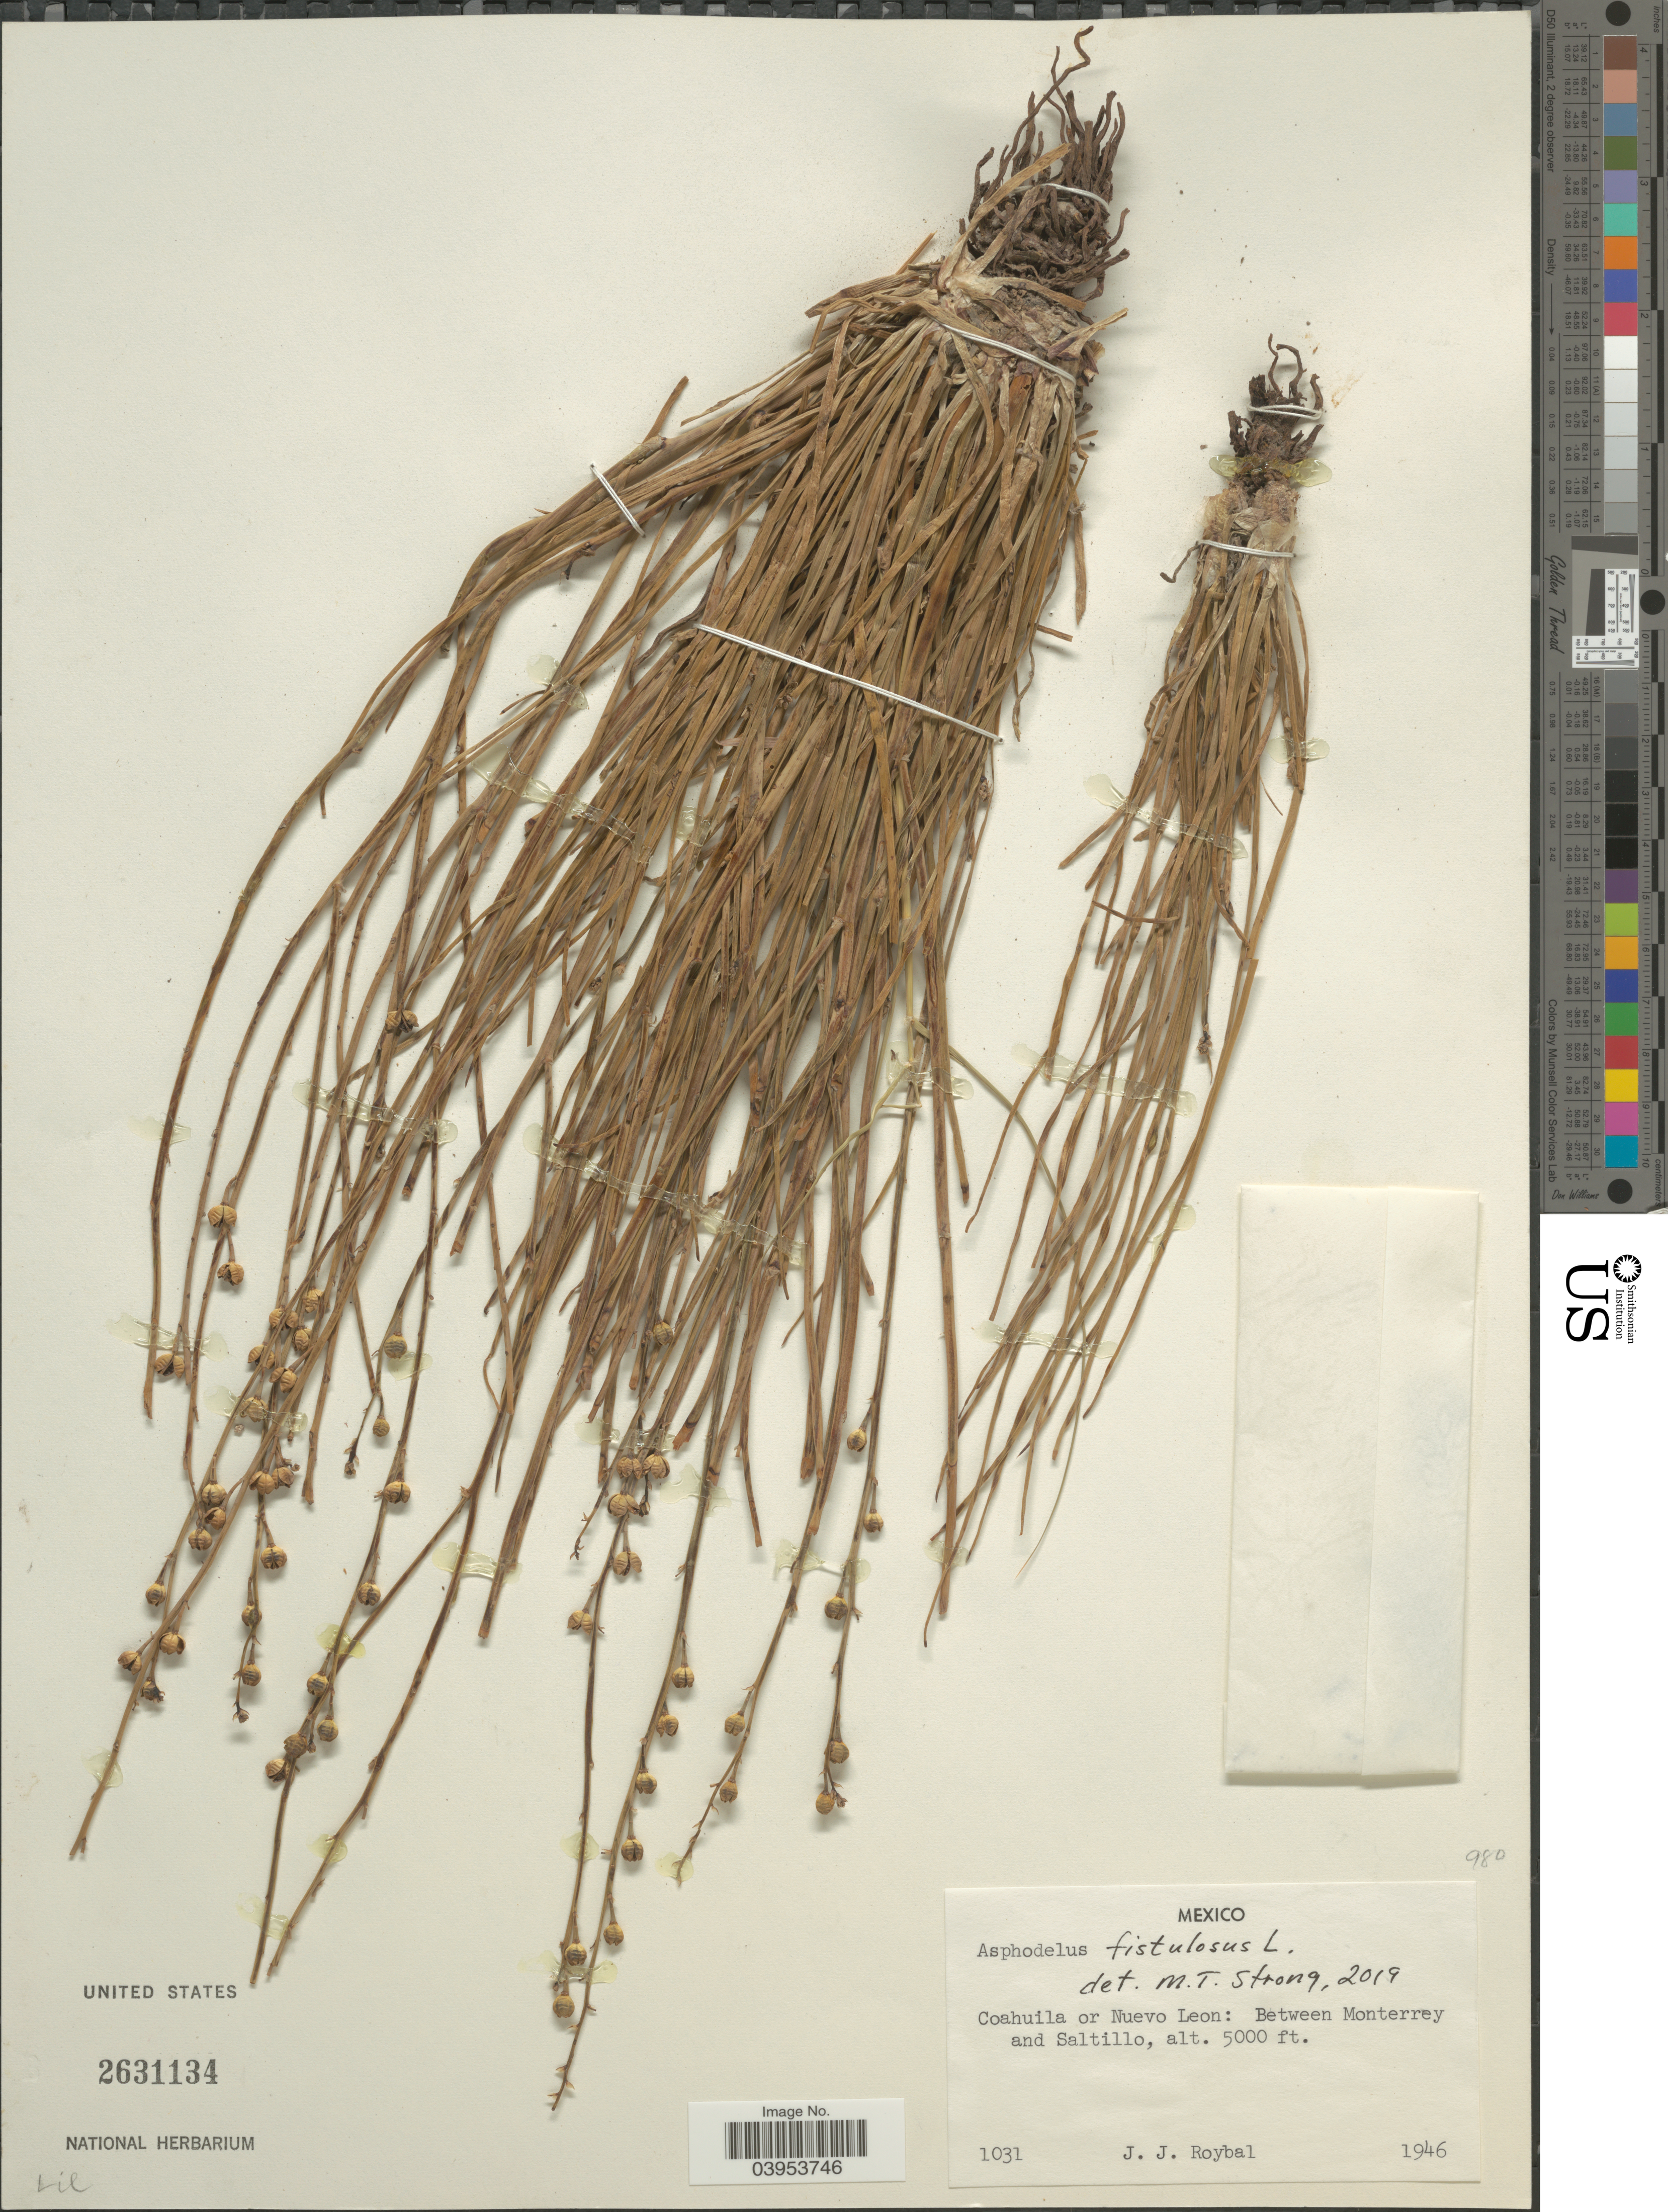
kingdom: Plantae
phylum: Tracheophyta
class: Liliopsida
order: Asparagales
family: Asphodelaceae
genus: Asphodelus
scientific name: Asphodelus fistulosus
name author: L.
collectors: J. J. Roybal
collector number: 1031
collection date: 1946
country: Mexico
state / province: Coahuila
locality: Nuevo Leon: Between Monterrey and Saltillo.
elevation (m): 1524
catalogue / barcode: US 2631134